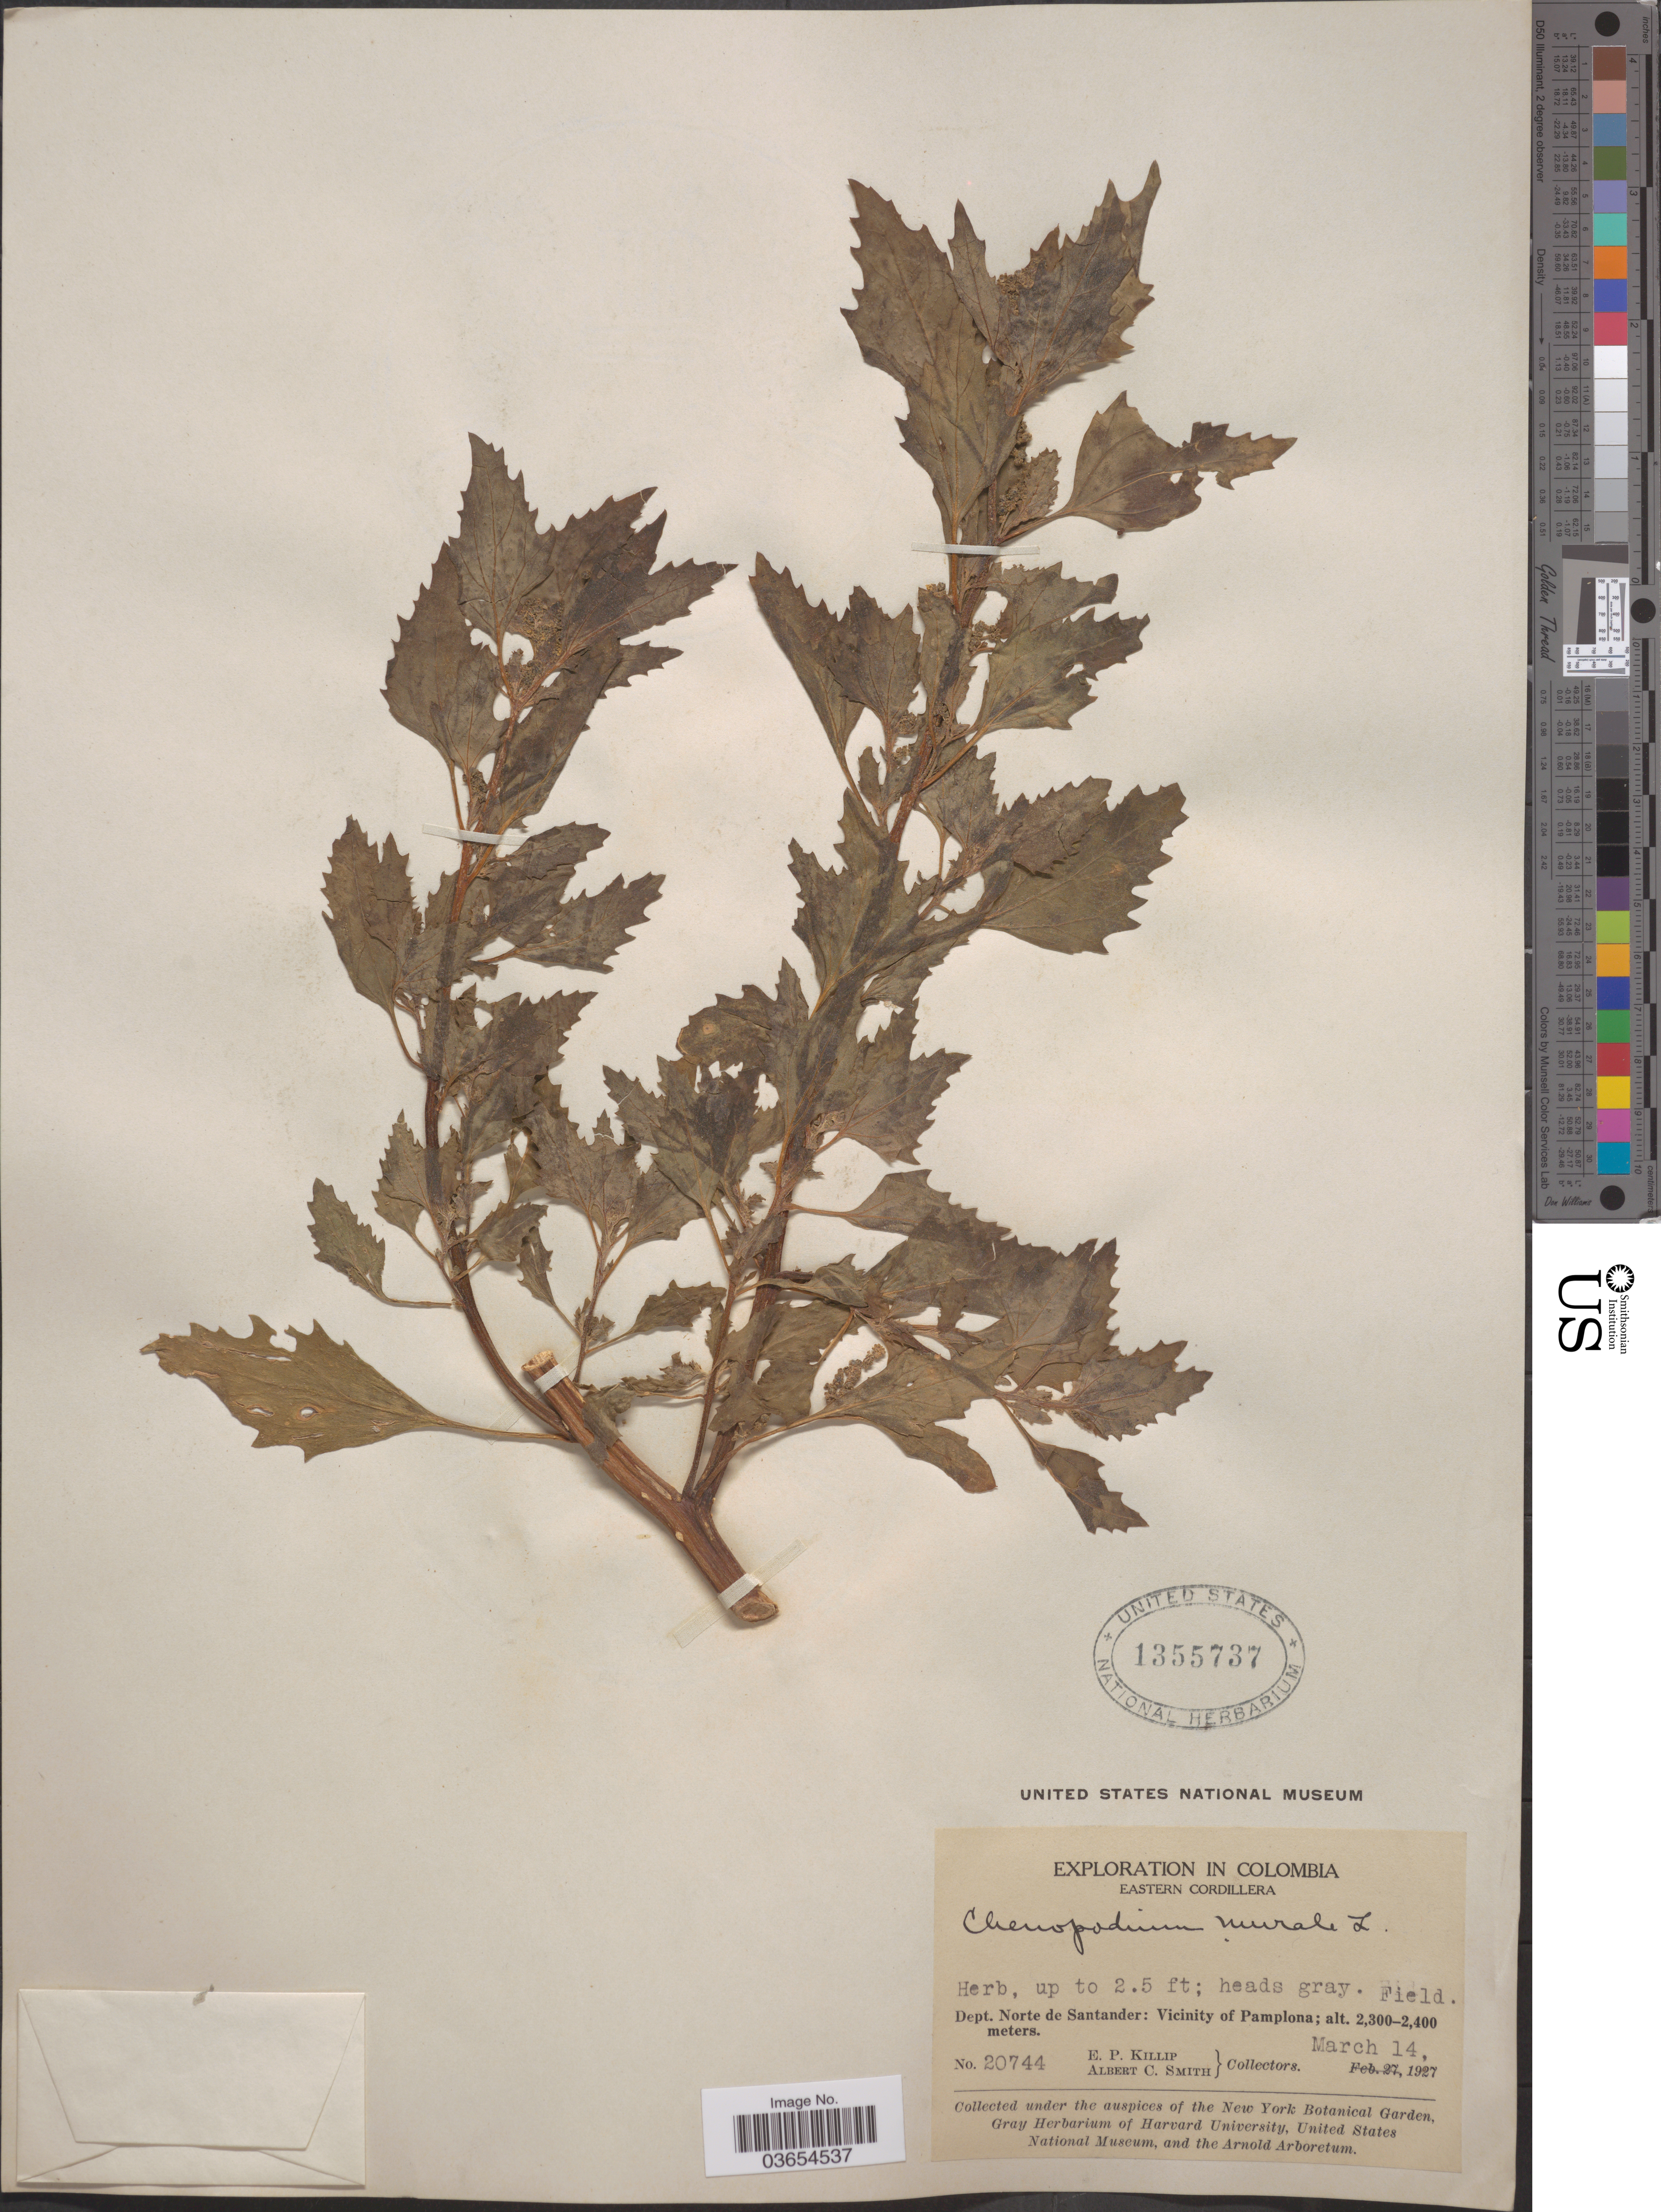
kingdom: Plantae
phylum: Tracheophyta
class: Magnoliopsida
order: Caryophyllales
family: Amaranthaceae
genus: Chenopodium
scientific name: Chenopodium murale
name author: L.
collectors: E. P. Killip & A. C. Smith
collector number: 20744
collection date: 1927-03-14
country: Colombia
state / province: Norte de Santander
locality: Eastern Cordillera. Dept. Norte de Santander: Vicinity of Pamplona.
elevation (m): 2300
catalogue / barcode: US 1355737